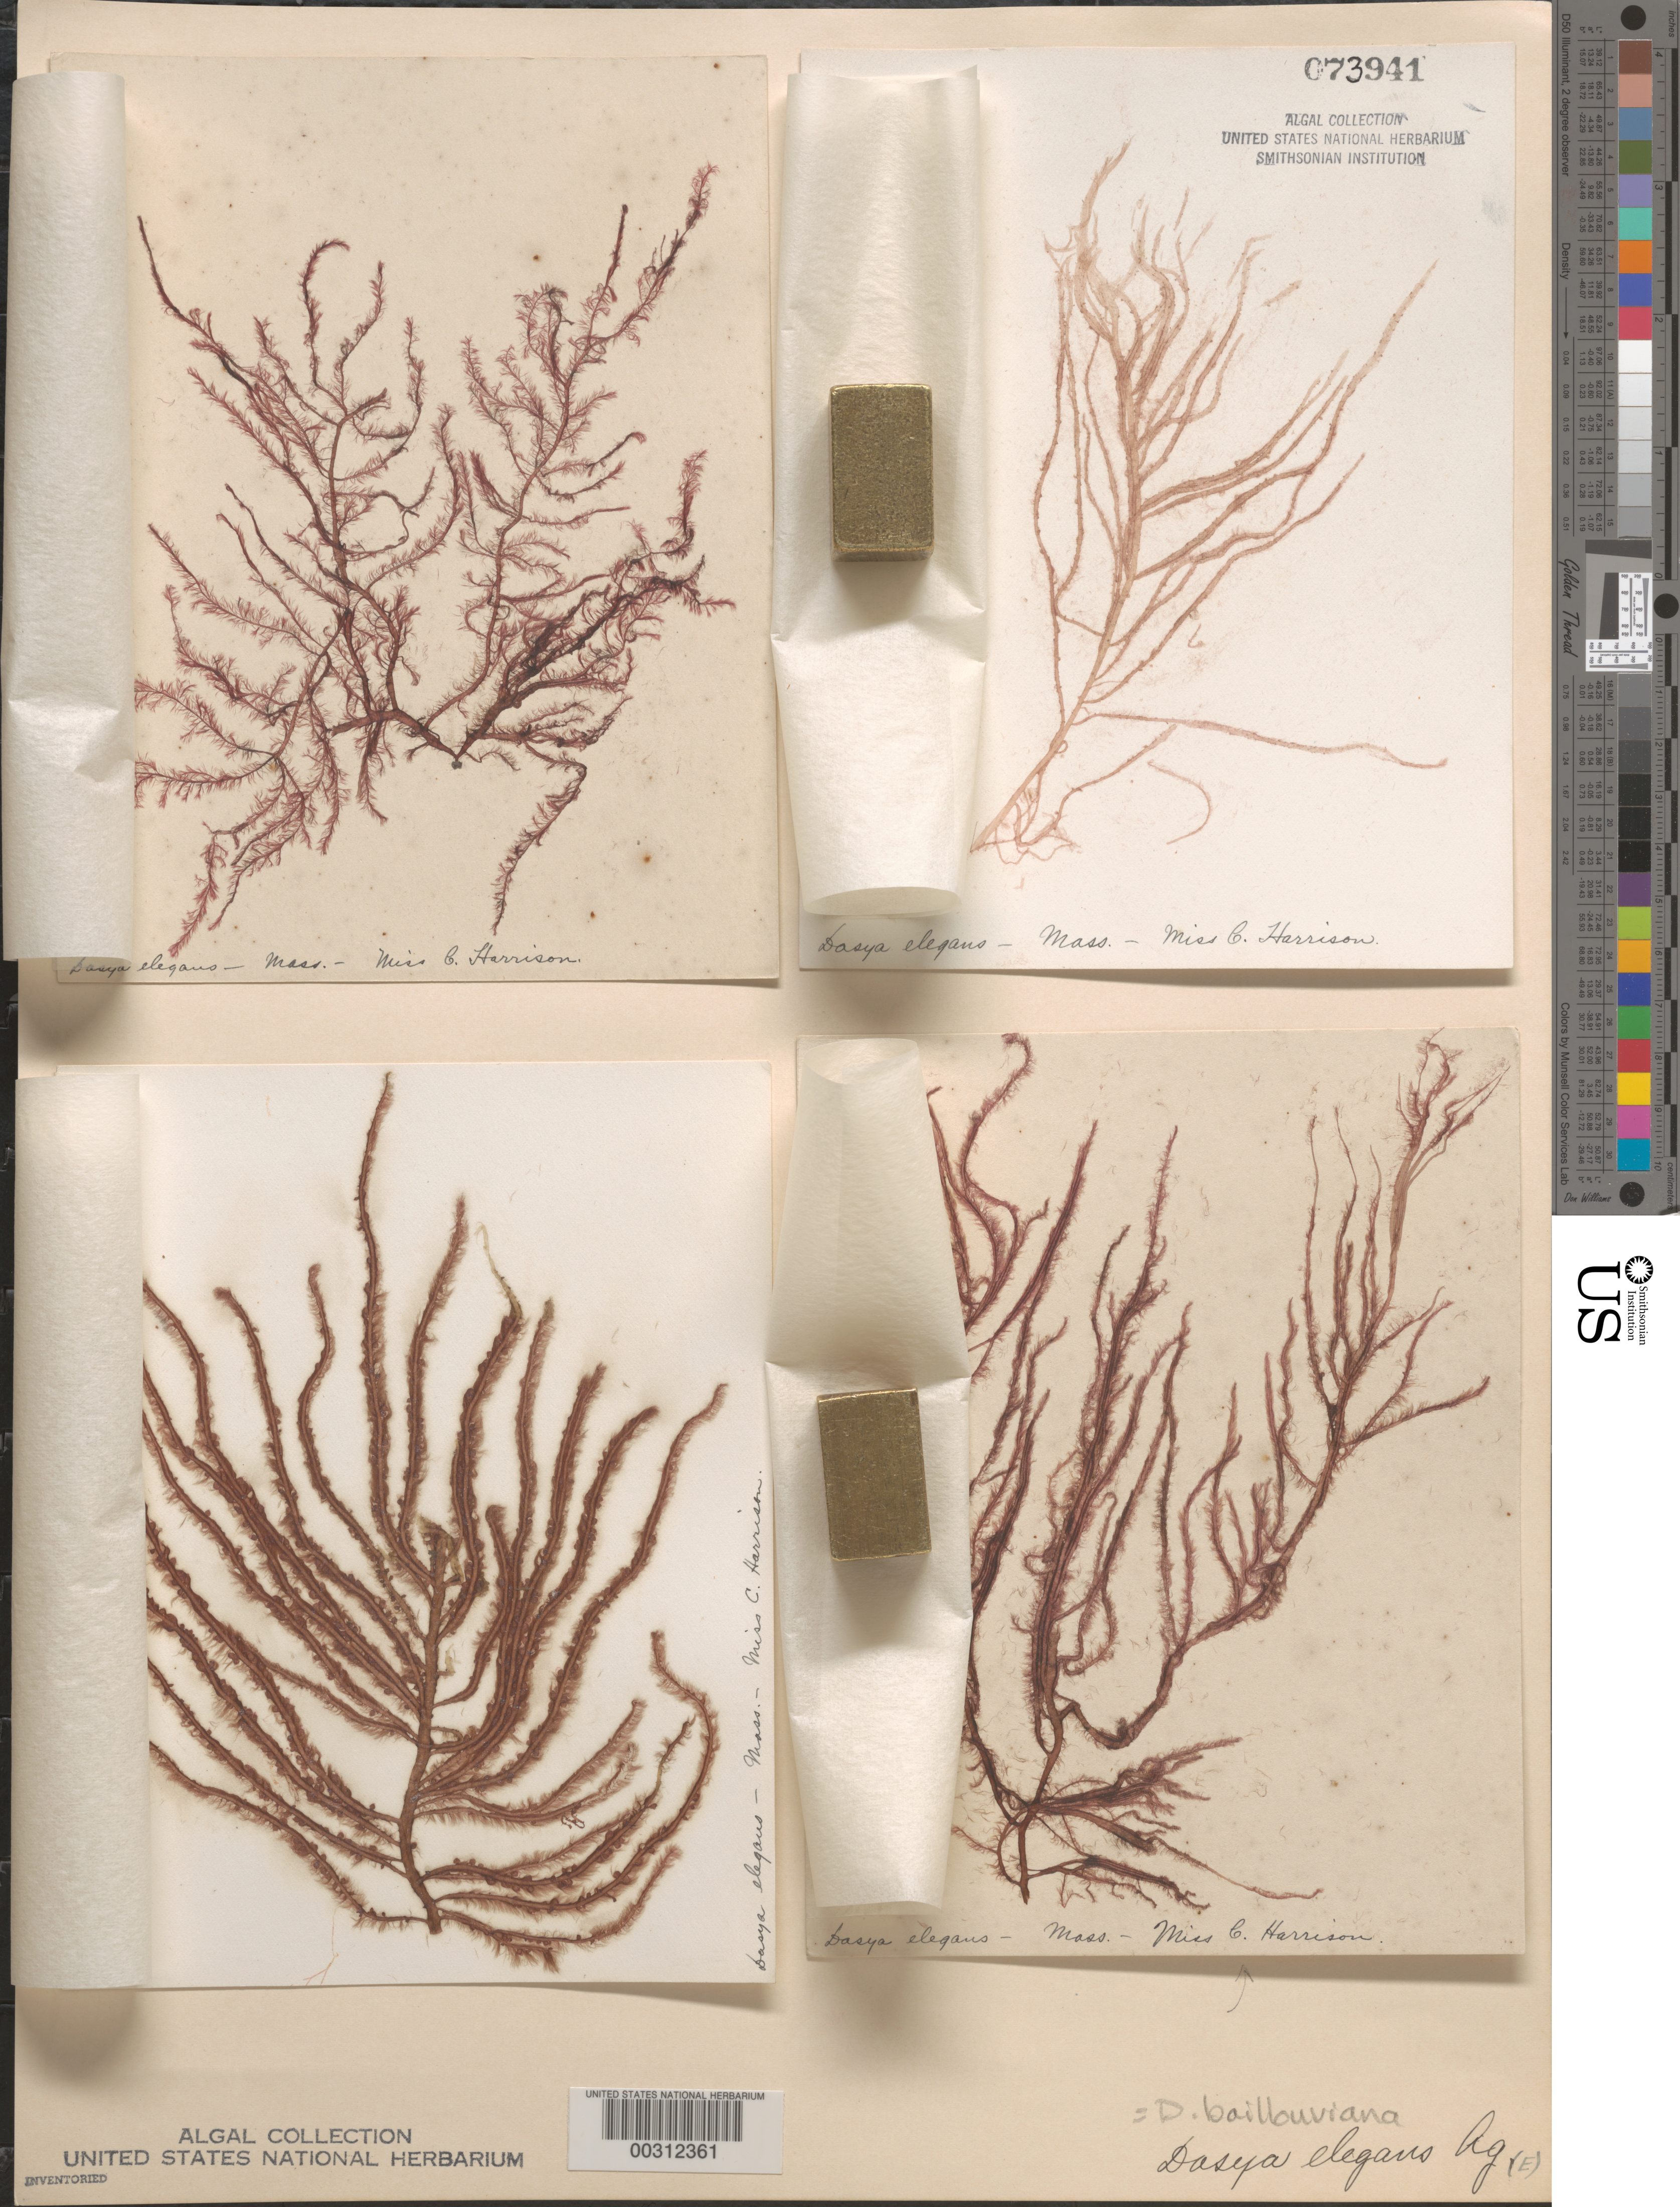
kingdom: Plantae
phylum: Rhodophyta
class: Florideophyceae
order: Ceramiales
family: Dasyaceae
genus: Dasya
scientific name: Dasya pedicellata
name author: (C. Agardh) C. Agardh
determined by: Algae name updating Project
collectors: C. Harrison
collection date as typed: Aug 1888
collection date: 1888-08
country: United States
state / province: Massachusetts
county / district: Dukes County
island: Martha's Vineyard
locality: Edgartown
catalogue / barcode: US 73941